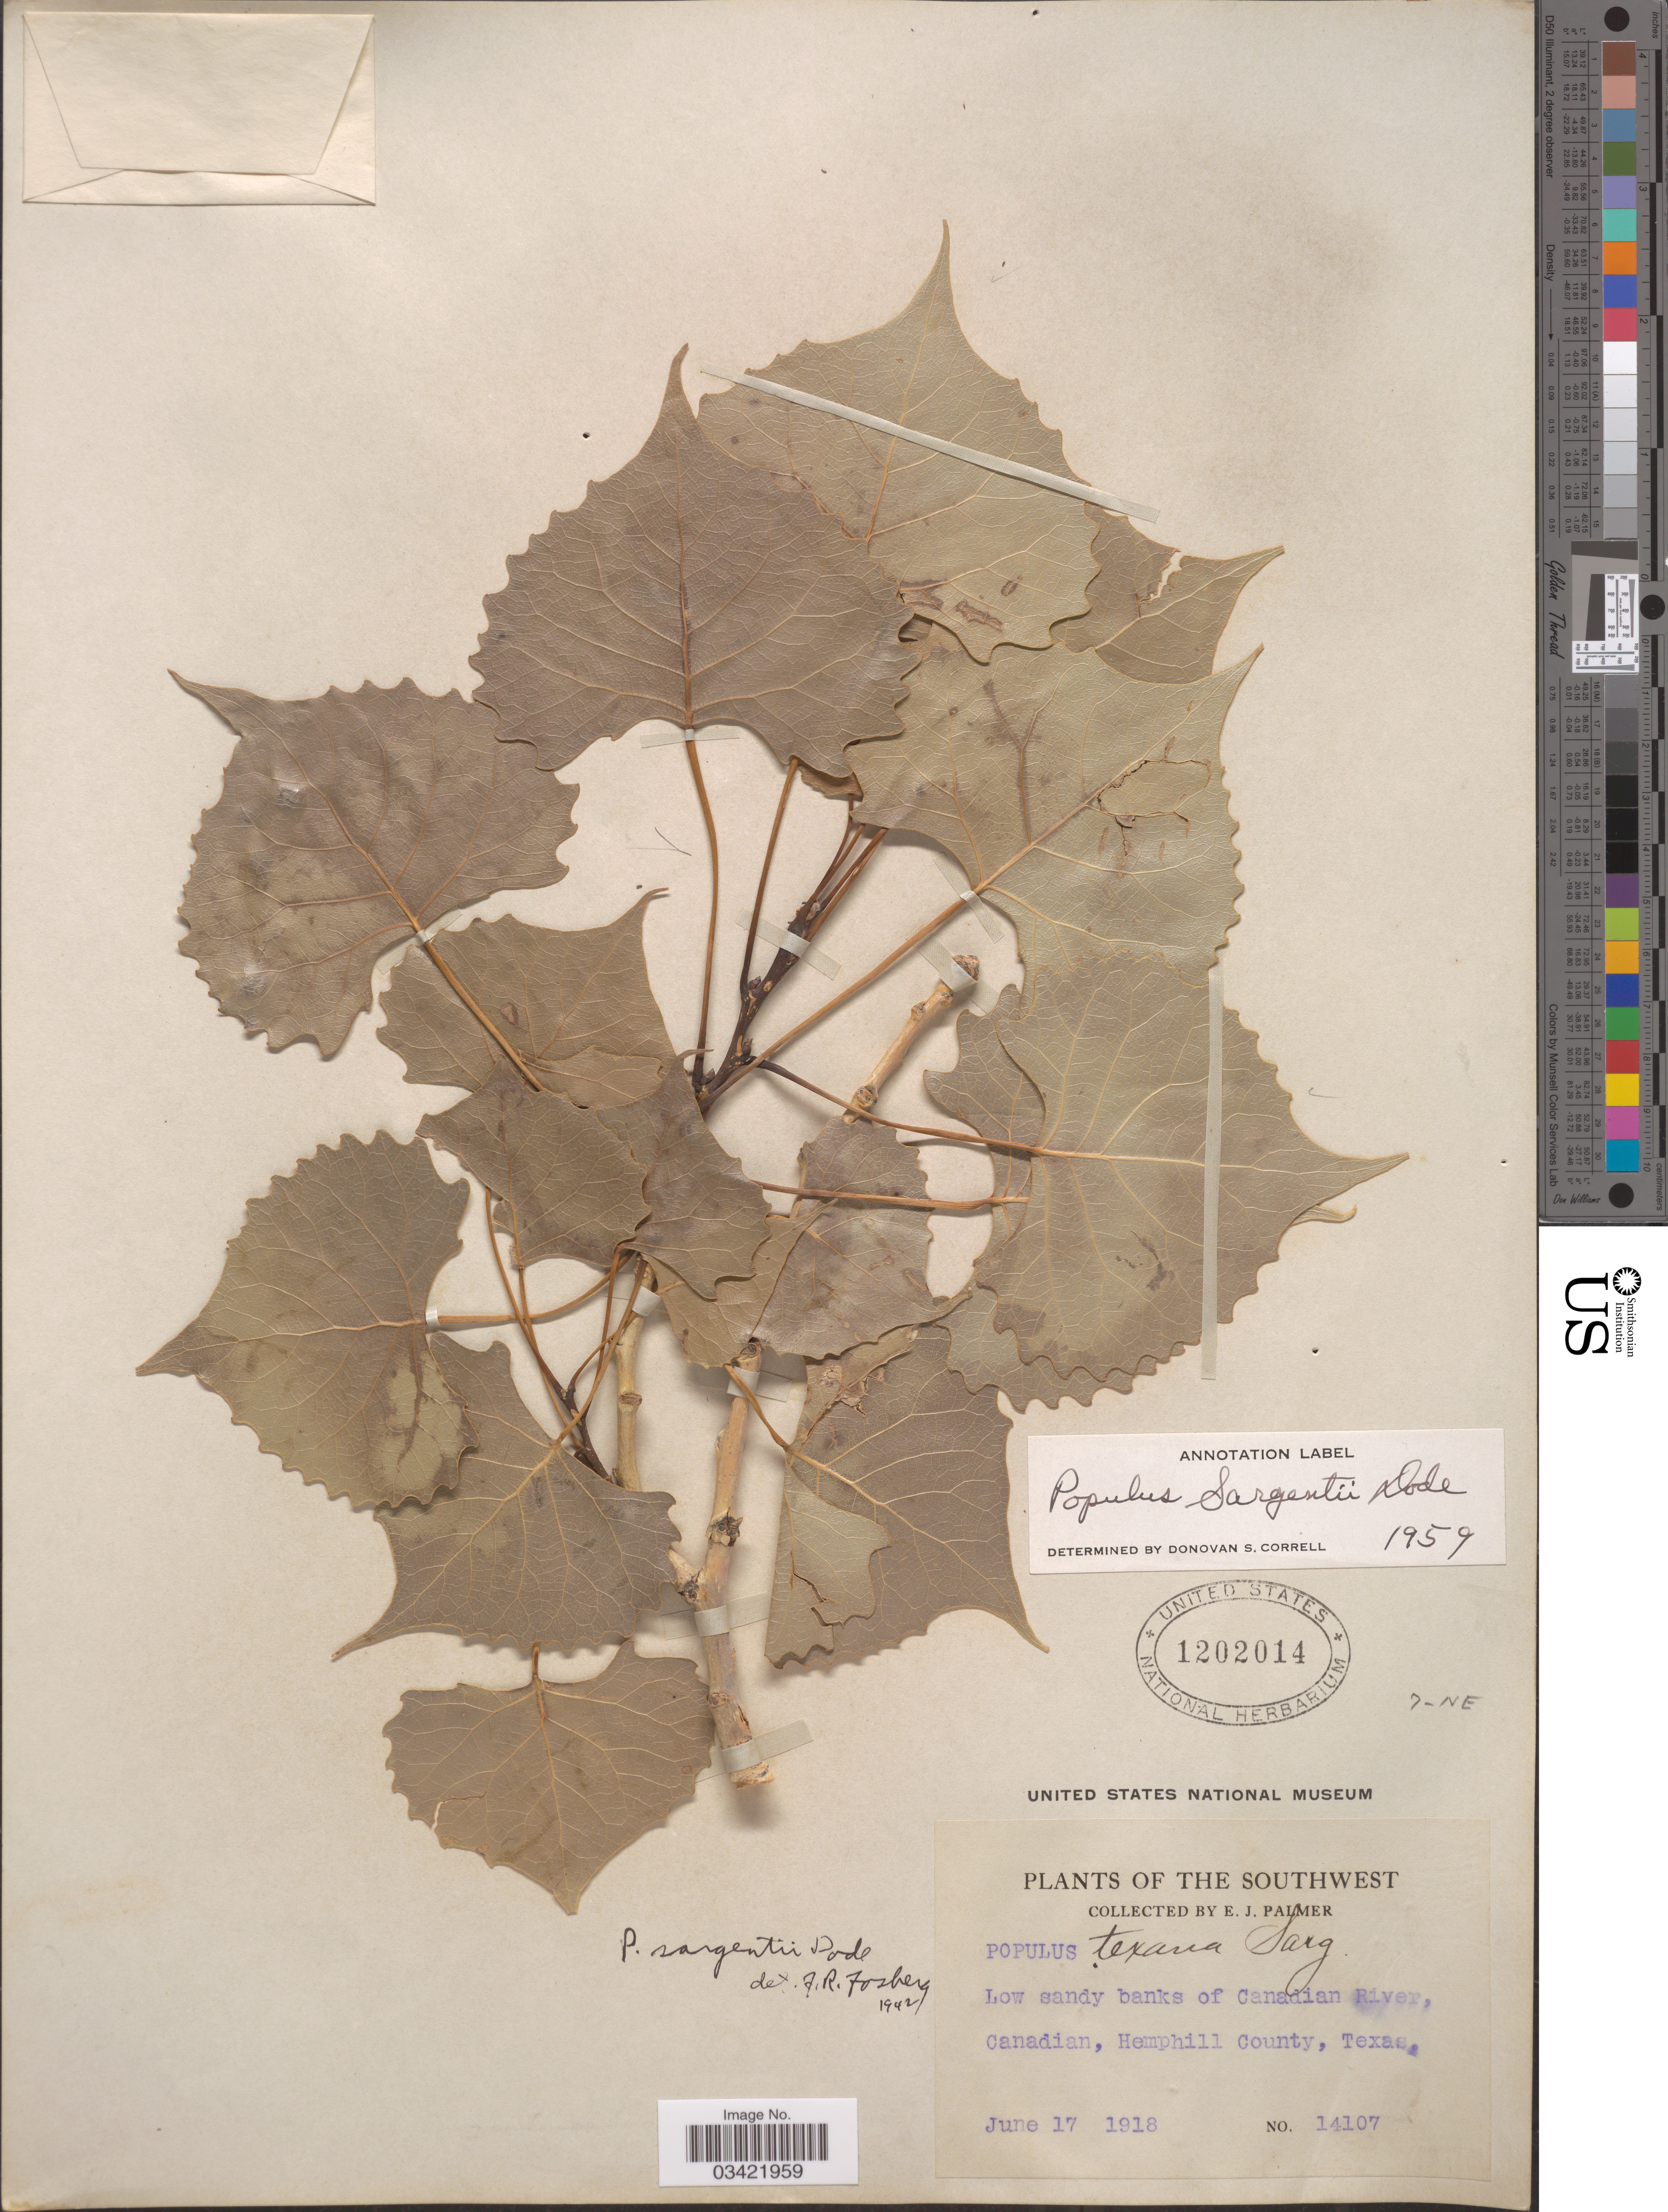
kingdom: Plantae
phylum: Tracheophyta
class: Magnoliopsida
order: Malpighiales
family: Salicaceae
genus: Populus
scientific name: Populus deltoides subsp. monilifera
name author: (Aiton) Eckenw.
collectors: E. J. Palmer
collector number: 14107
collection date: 1918-06-17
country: United States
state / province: Texas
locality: The Southwest. Low sandy banks of Canadian River, Canadian, Hemphill County.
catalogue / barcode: US 1202014